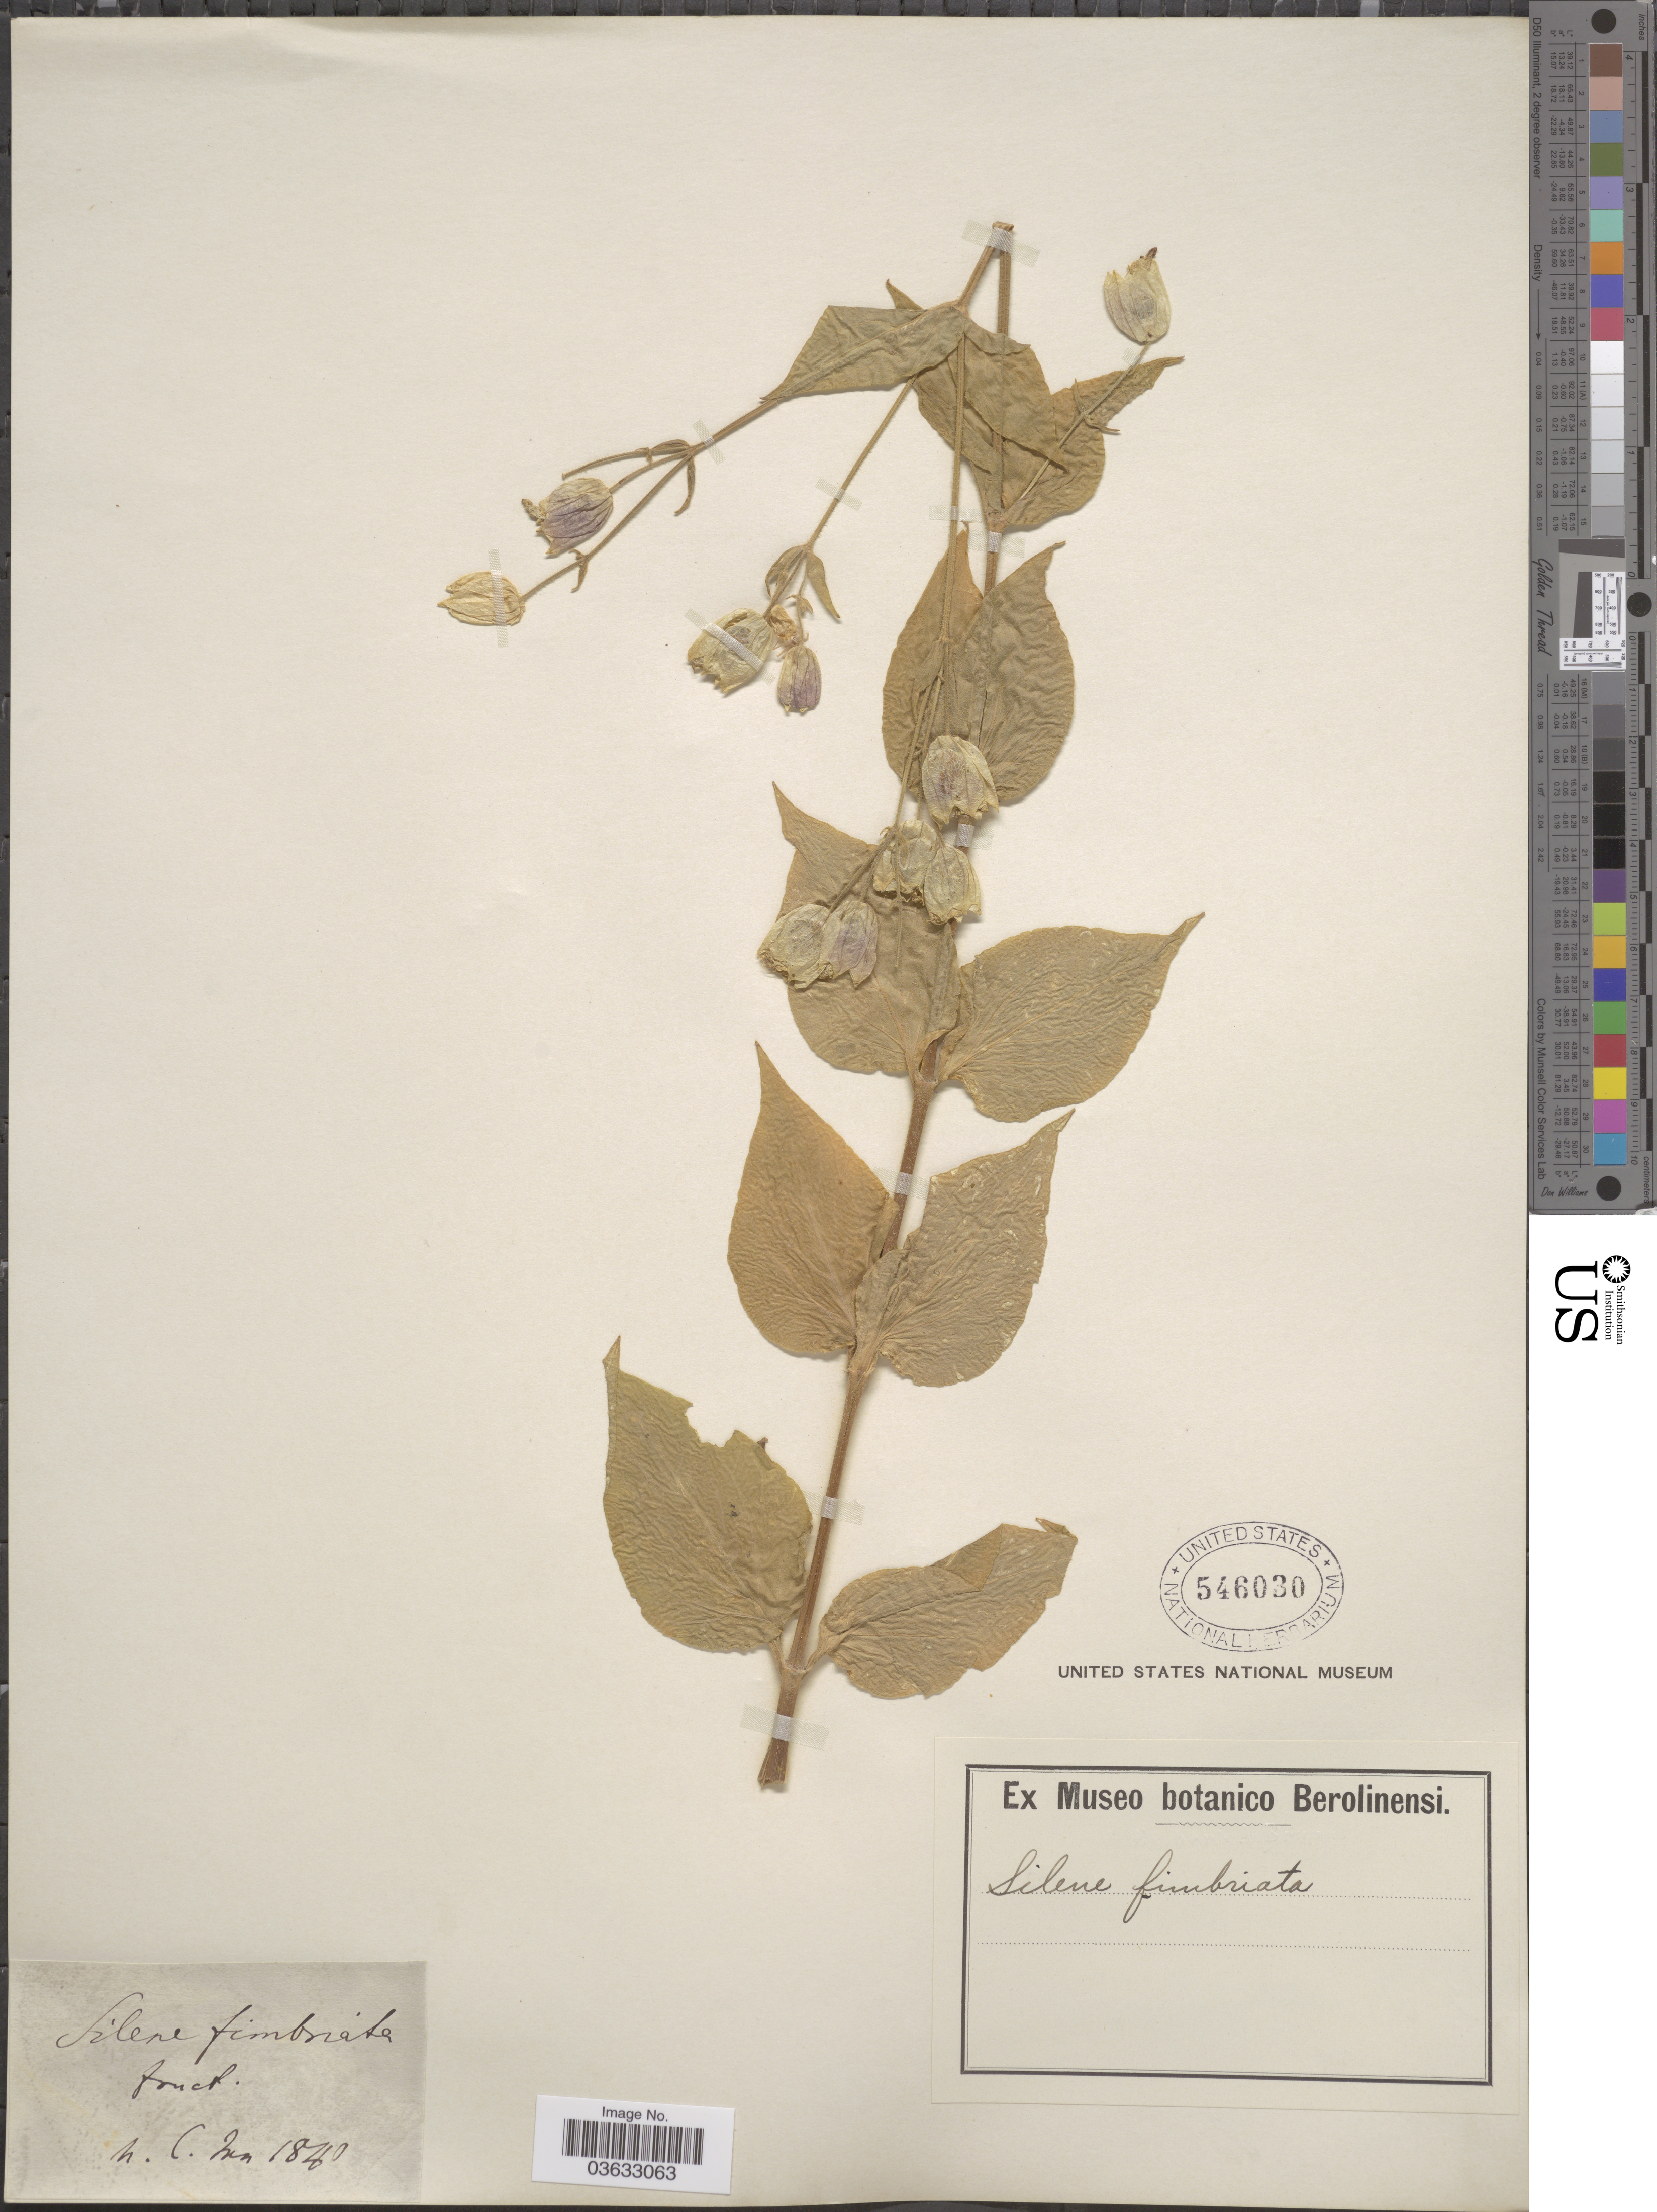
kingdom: Plantae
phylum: Tracheophyta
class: Magnoliopsida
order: Caryophyllales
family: Caryophyllaceae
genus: Silene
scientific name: Silene fimbriata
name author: Sims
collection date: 1840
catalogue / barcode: US 546030